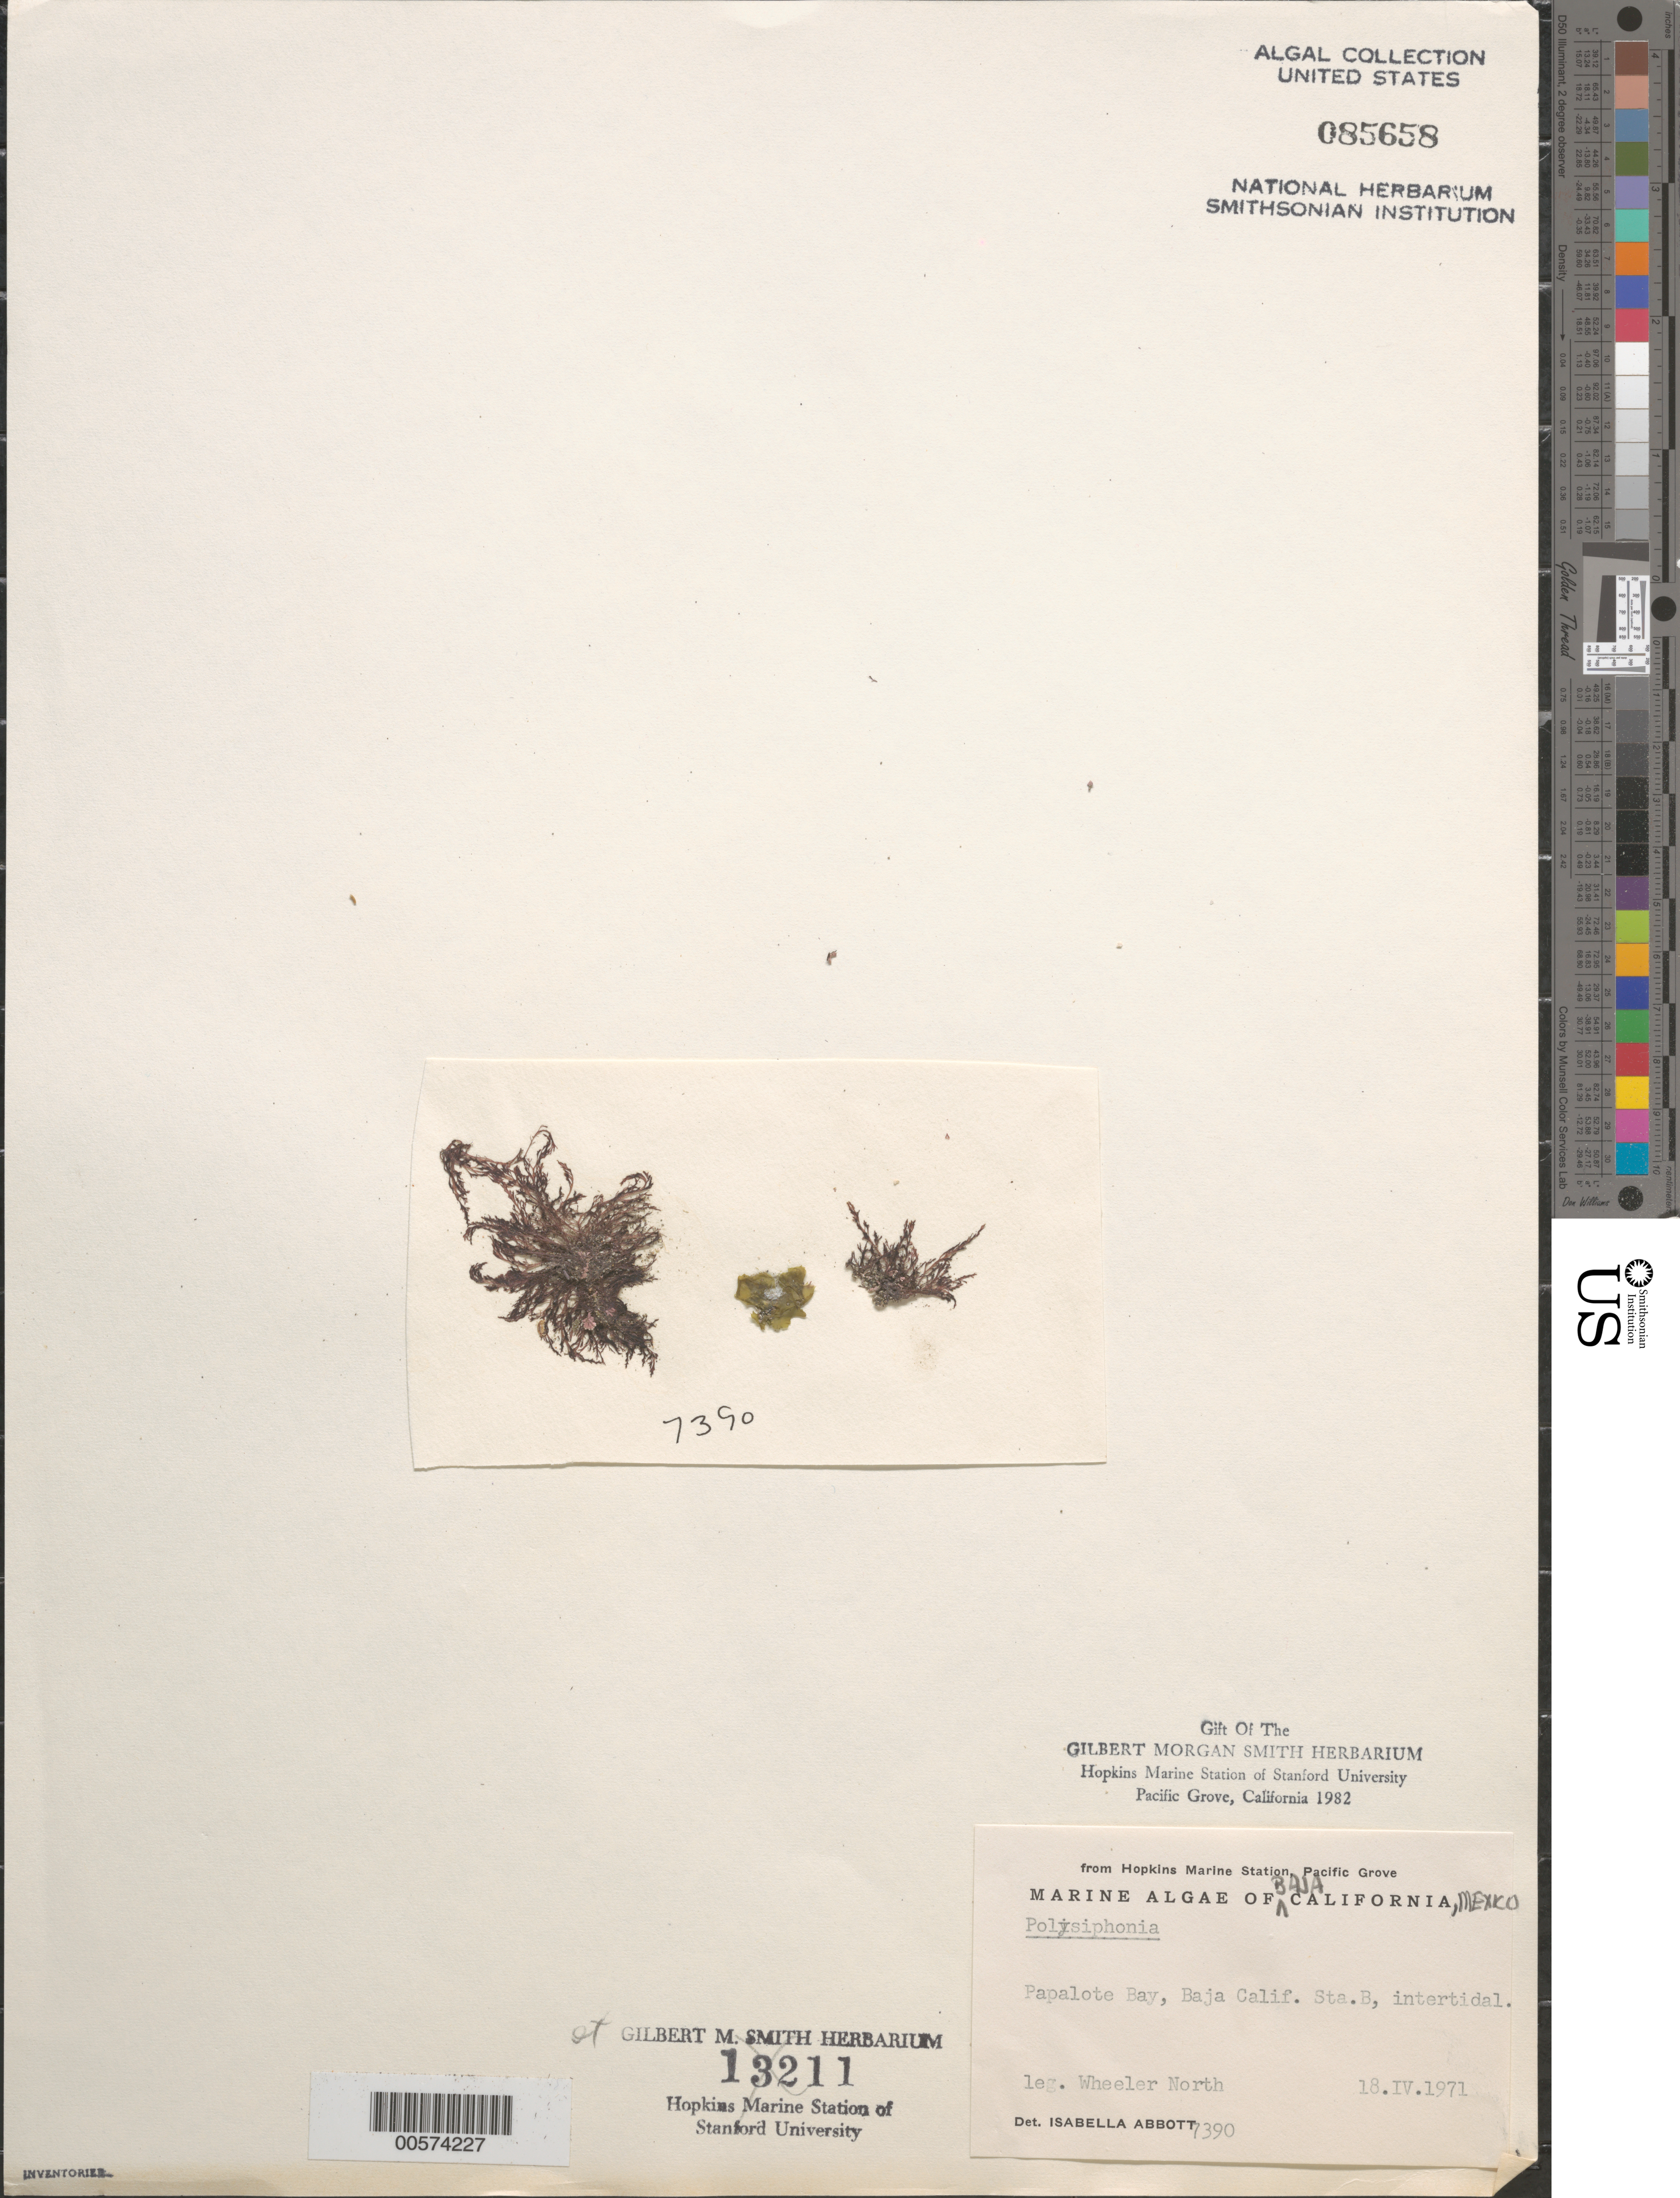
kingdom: Plantae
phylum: Rhodophyta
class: Florideophyceae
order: Ceramiales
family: Rhodomelaceae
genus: Polysiphonia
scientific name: Polysiphonia sp.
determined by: Abbott, Isabella A.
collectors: W. North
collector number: IAA 7390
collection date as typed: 18 Apr 1971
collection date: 1971-04-18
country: Mexico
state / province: Baja California Norte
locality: Papolote Bay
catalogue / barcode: US 85658